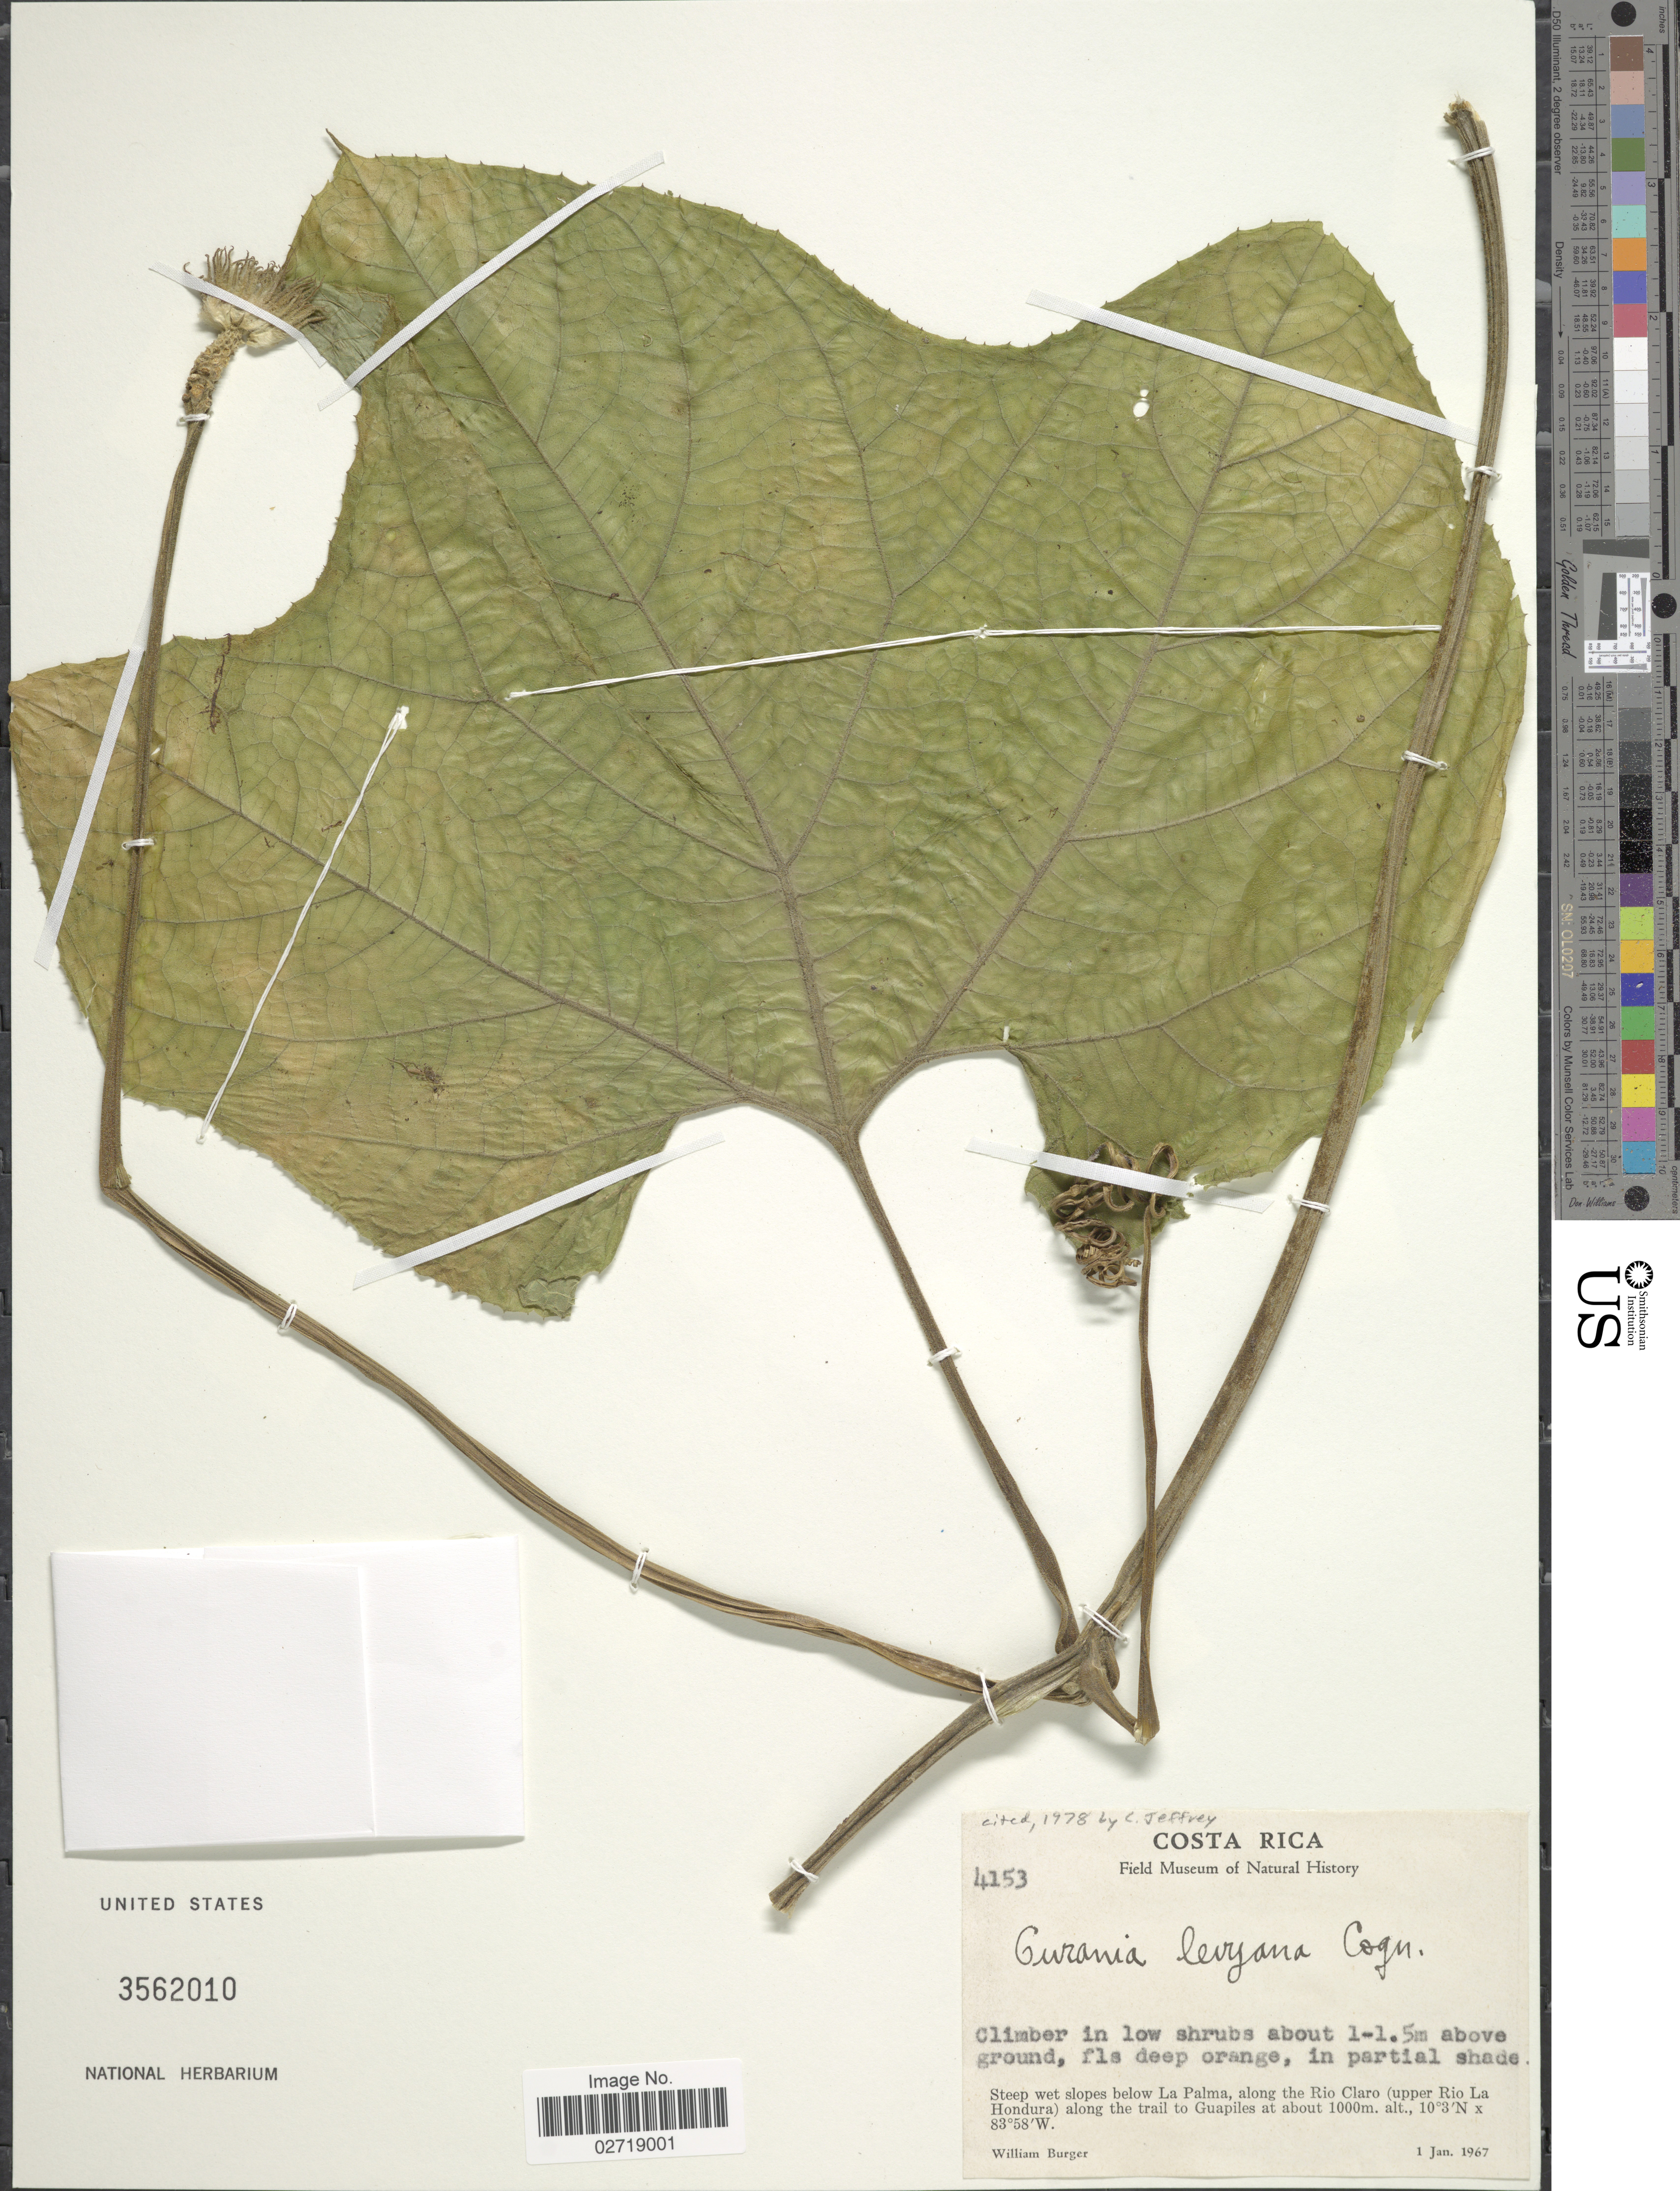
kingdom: Plantae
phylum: Tracheophyta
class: Magnoliopsida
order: Cucurbitales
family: Cucurbitaceae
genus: Gurania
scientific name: Gurania levyana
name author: Cogn.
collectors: W. Burger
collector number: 4153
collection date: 1967-01-01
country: Honduras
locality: Below La Palma, along the Rio Claro (upper Rio La Hondura) along the trail to Guapiles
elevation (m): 1000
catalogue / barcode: US 3562010